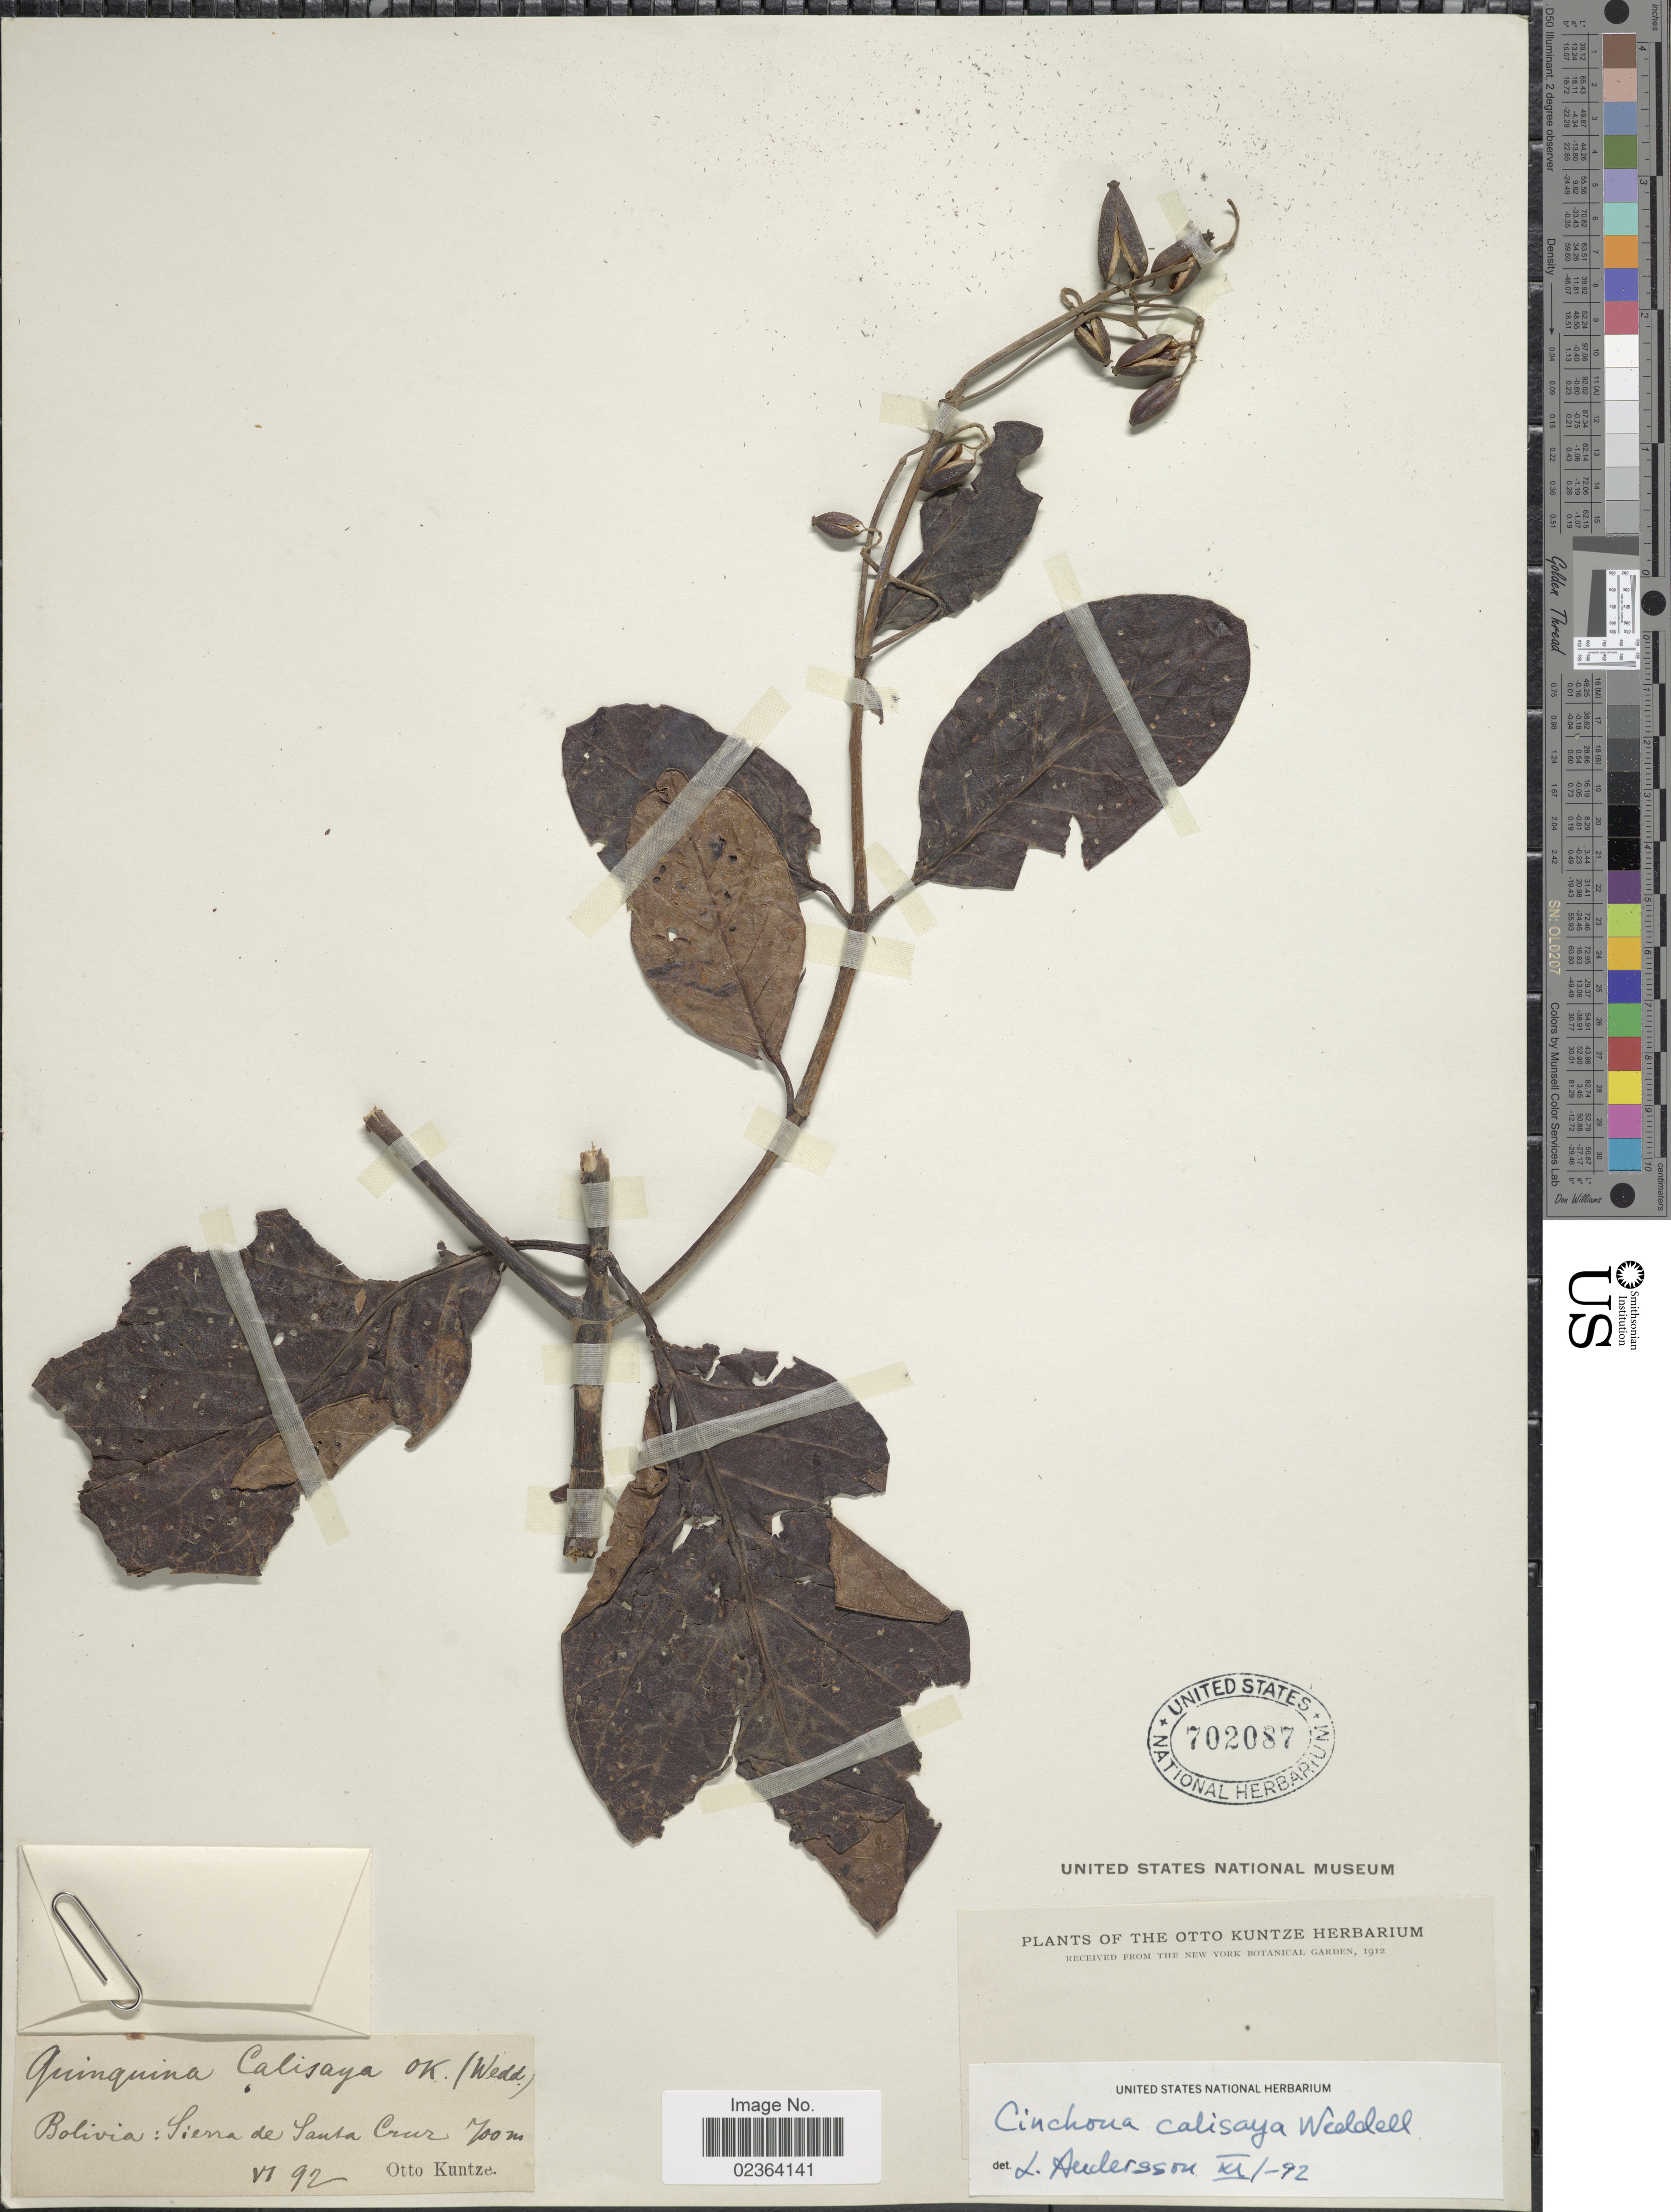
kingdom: Plantae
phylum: Tracheophyta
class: Magnoliopsida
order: Gentianales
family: Rubiaceae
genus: Cinchona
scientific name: Cinchona calisaya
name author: Wedd.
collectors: C.E.O. Kuntze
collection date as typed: Transcribed d/m/y: /6/92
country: Bolivia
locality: Bolivia: Sierra de Santa Cruz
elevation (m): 700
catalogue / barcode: US 702087